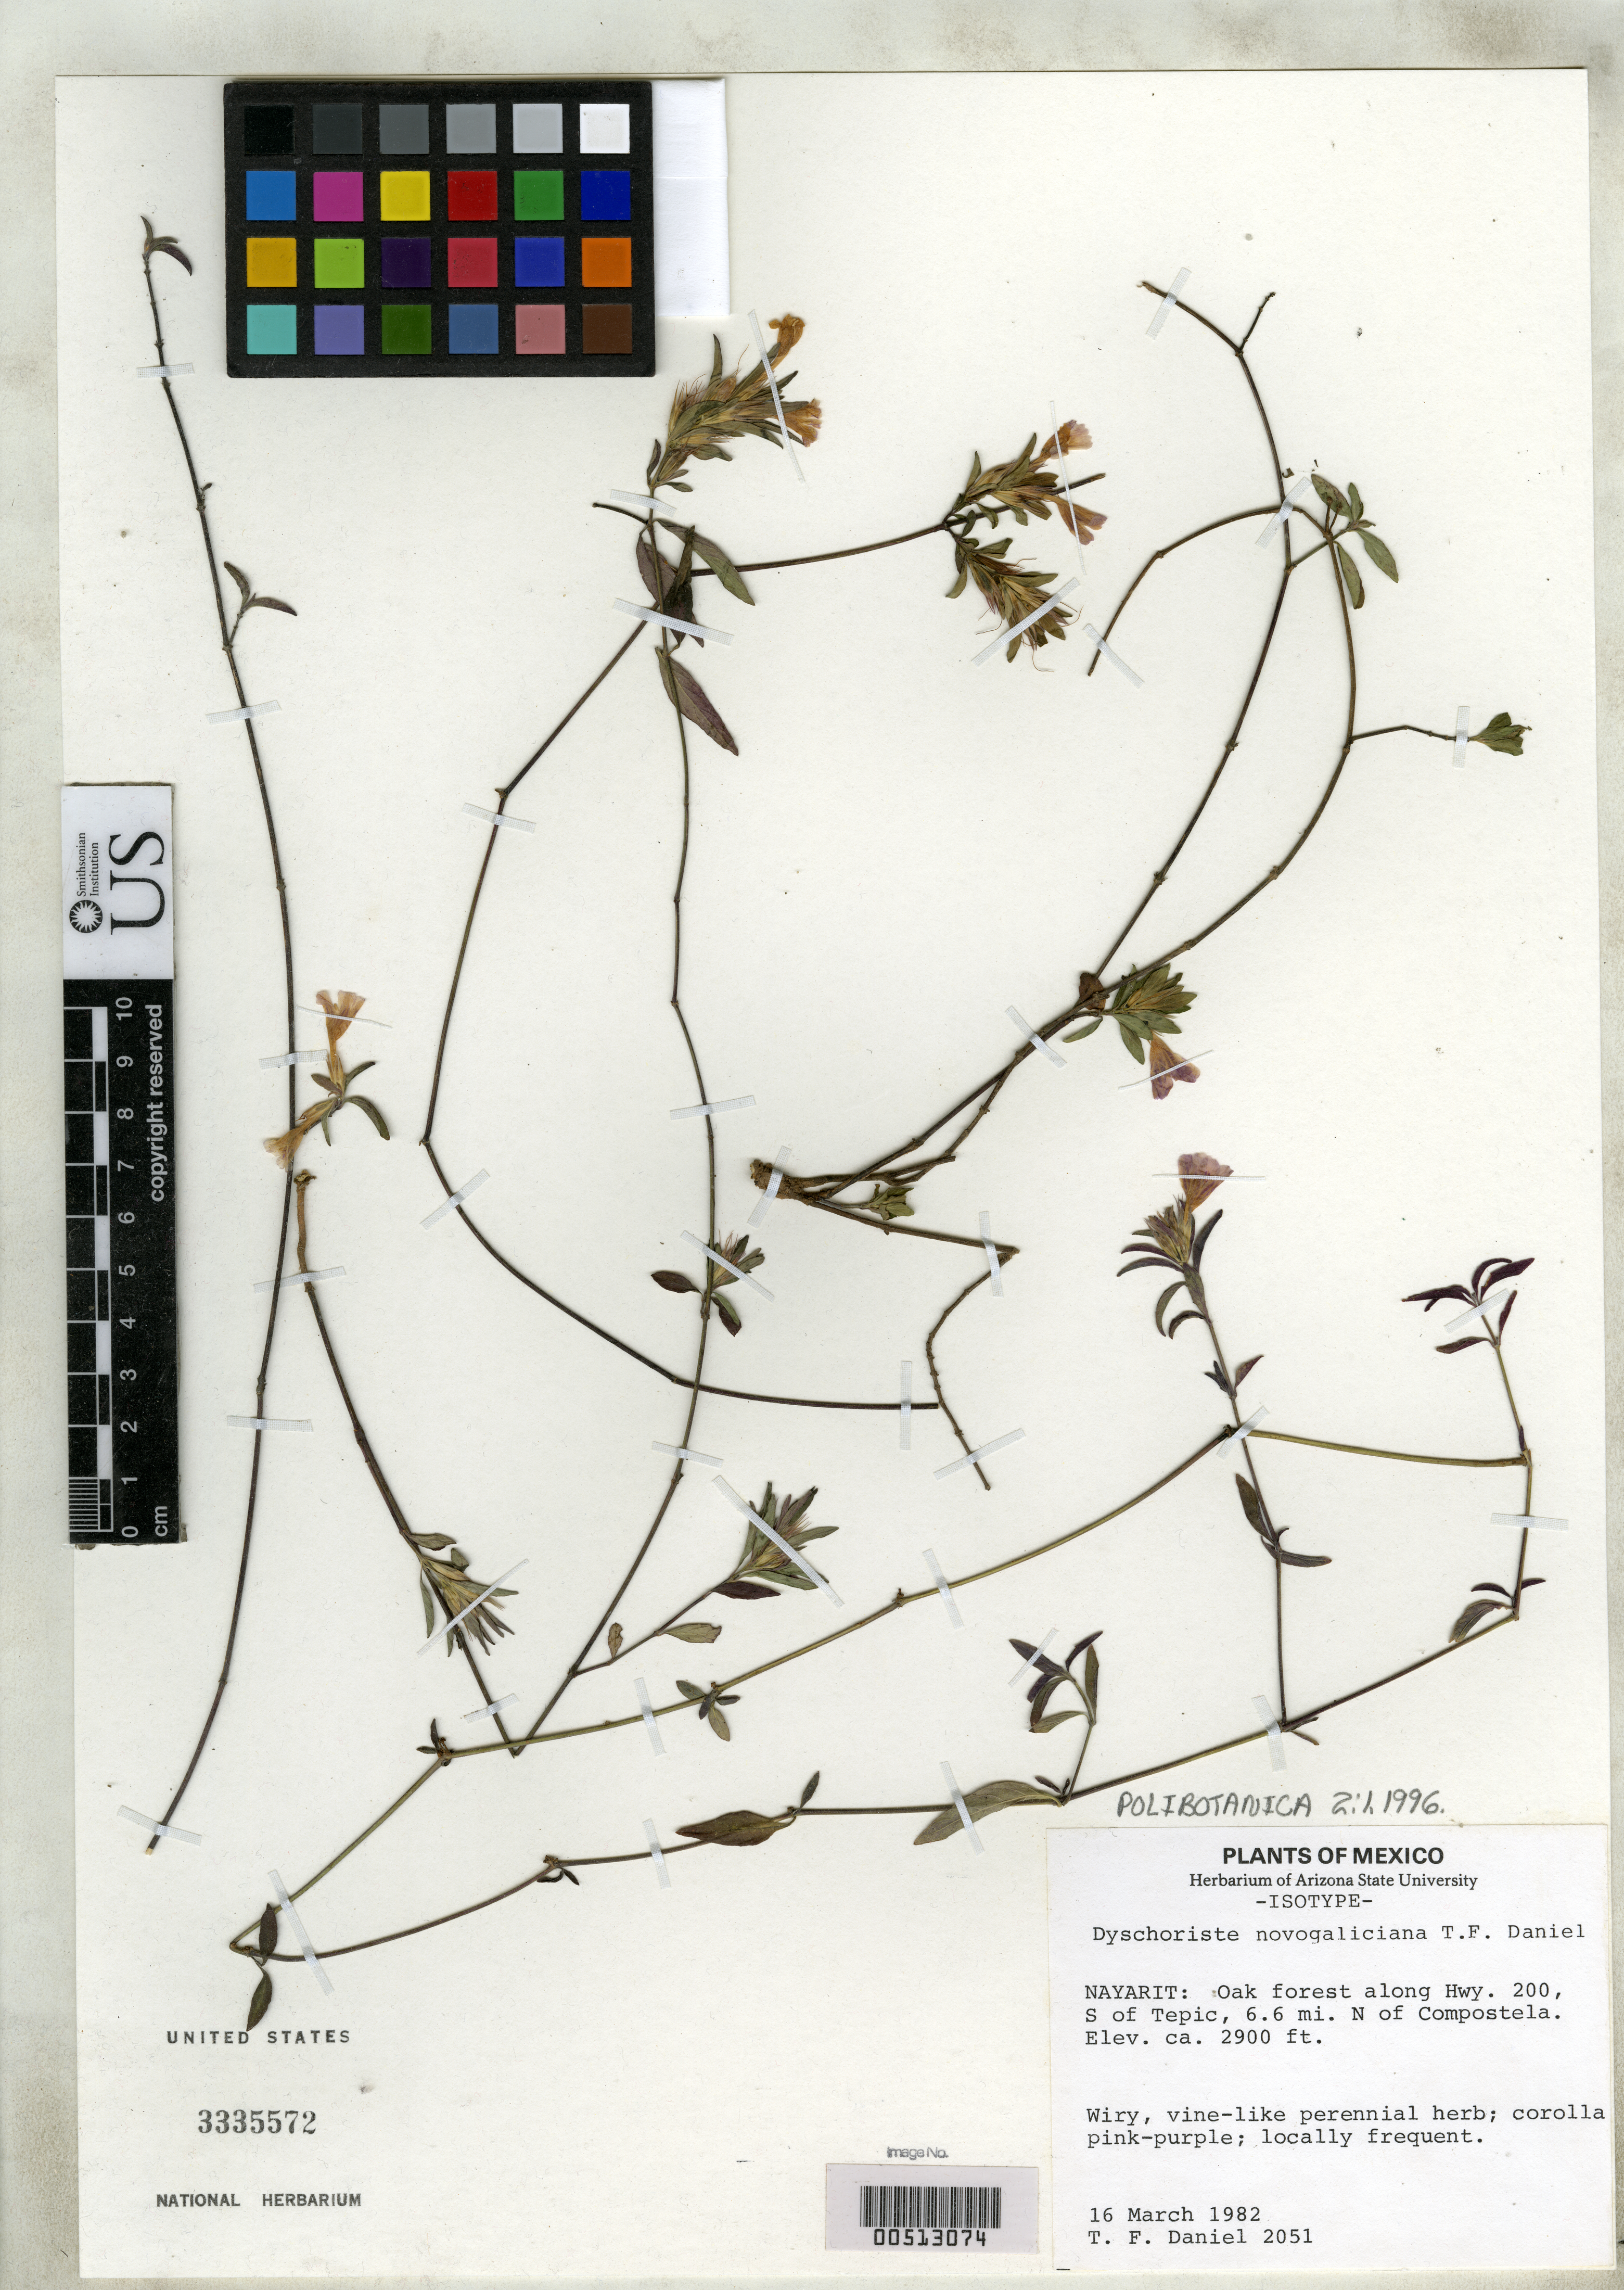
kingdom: Plantae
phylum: Tracheophyta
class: Magnoliopsida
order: Lamiales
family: Acanthaceae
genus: Dyschoriste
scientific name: Dyschoriste novogaliciana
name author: T.F. Daniel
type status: Isotype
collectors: T. F. Daniel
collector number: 2051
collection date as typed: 16 Mar 1982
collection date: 1982-03-16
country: Mexico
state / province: Nayarit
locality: Oak forest along hwy 200, S of Tepic, 6.6 mi N of Compostela.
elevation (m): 884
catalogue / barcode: US 3335572